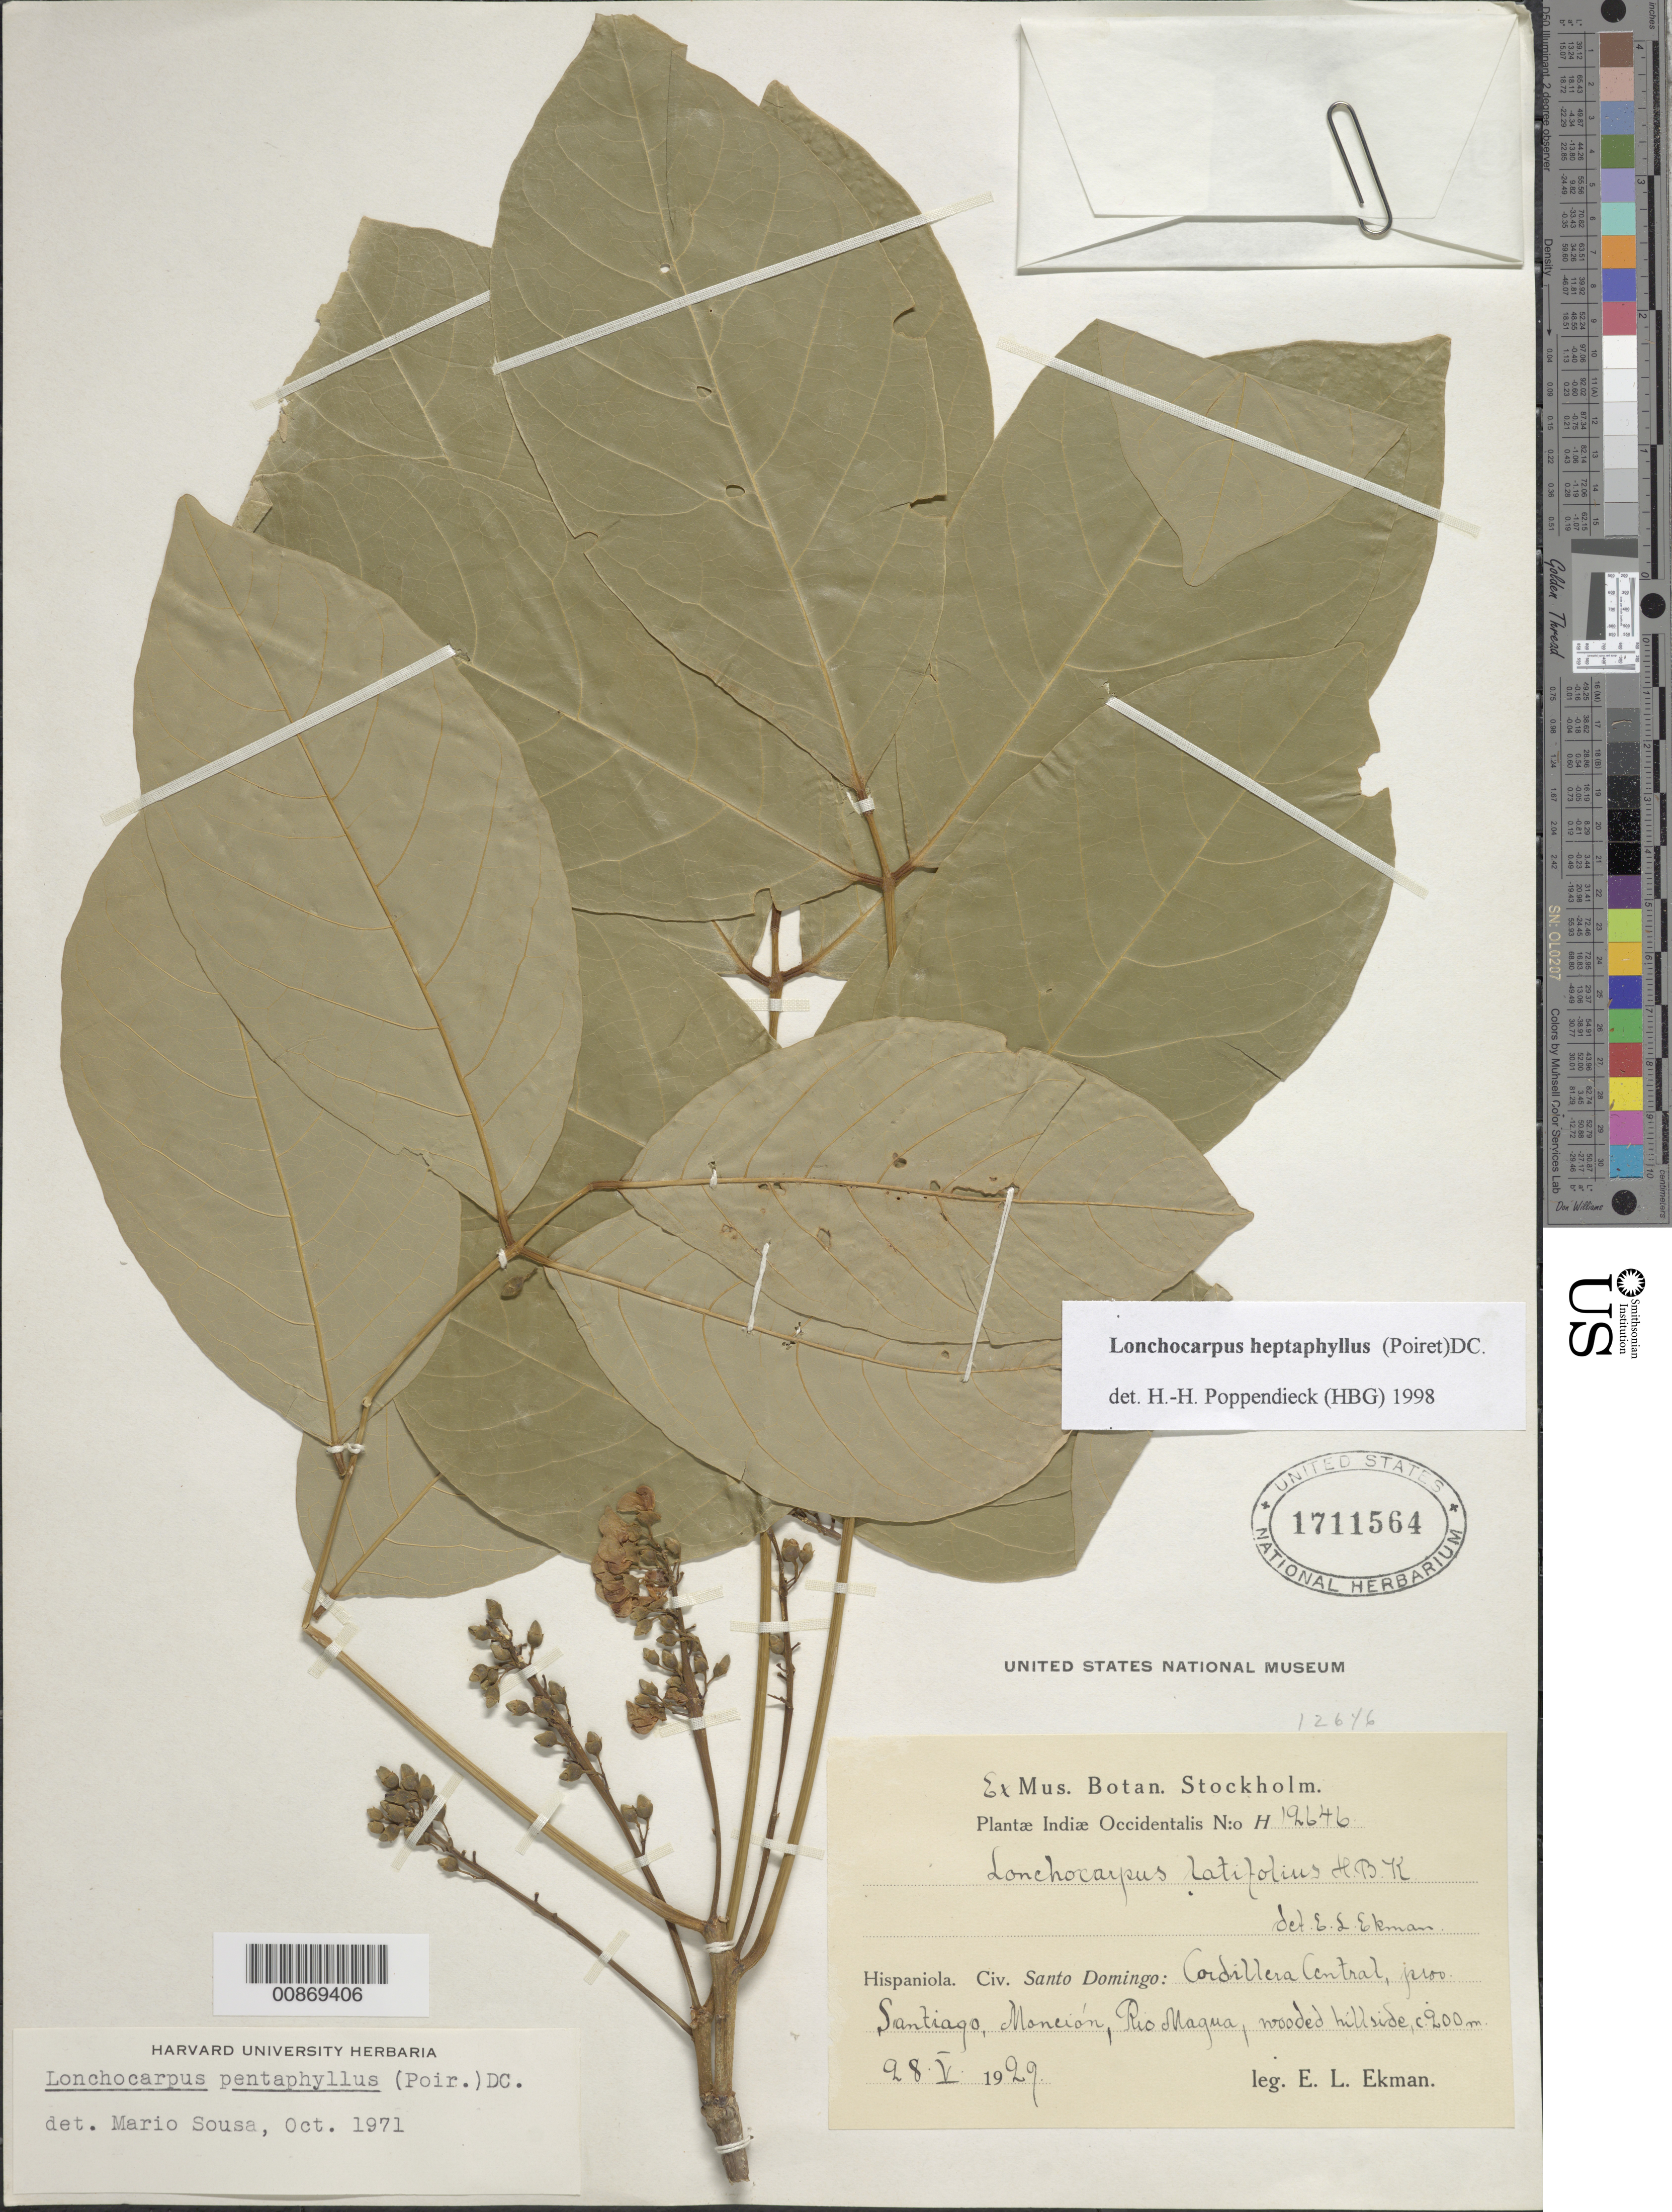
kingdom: Plantae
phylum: Tracheophyta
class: Magnoliopsida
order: Fabales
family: Fabaceae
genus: Lonchocarpus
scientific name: Lonchocarpus heptaphyllus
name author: (Poir.) DC.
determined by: Poppendieck, H.-H., (HBG), Institut fur Allgemeine Botanik und Botanischer Garten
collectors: E. L. Ekman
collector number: H 12646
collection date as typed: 28 May 1929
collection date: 1929-05-28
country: Dominican Republic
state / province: Santiago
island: Hispaniola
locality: Cordillera Central, Monción, Río Magua.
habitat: Wooded hillside.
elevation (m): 200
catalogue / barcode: US 1711564